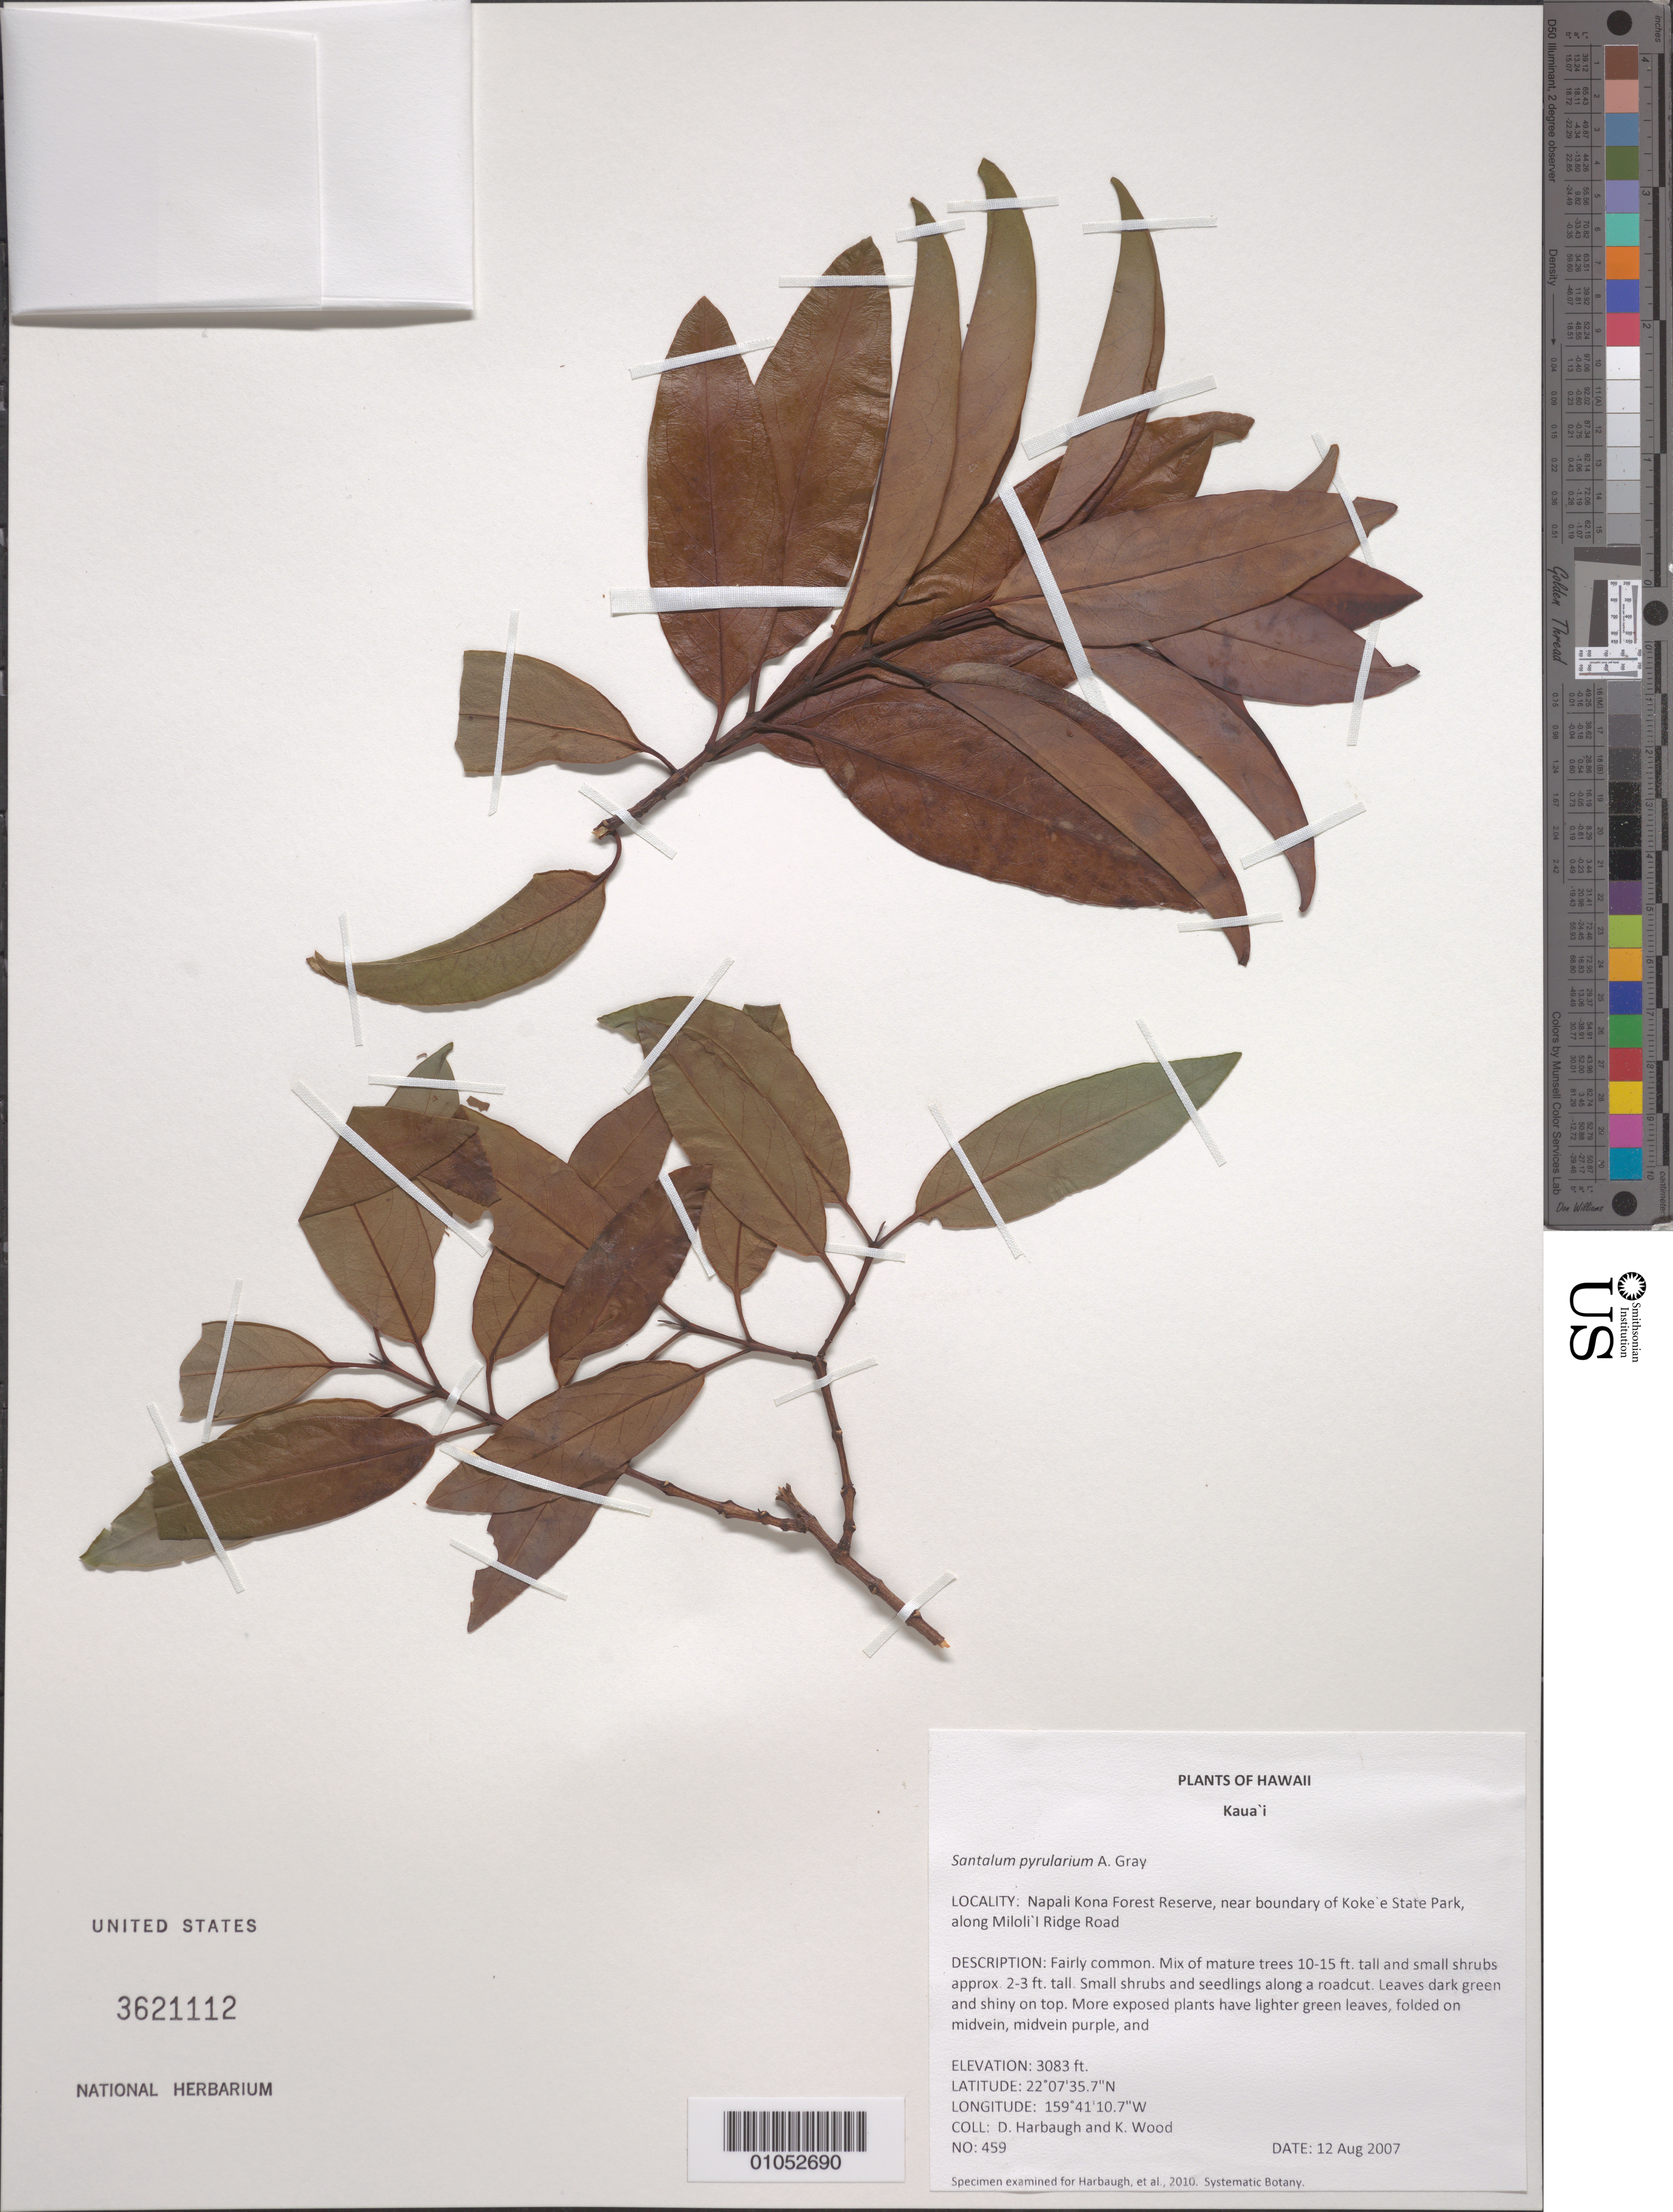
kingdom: Plantae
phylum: Tracheophyta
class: Magnoliopsida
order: Santalales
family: Santalaceae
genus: Santalum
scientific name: Santalum pyrularium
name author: A. Gray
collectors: D. Harbaugh & K. Wood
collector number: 459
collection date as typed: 12 Aug 2007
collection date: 2007-08-12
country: United States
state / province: Hawaii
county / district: Kauai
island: Kaua'i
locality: Napali Kona Forest Reserve, near boundary of Kokee State park along Milolil Ridge Road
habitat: Mixed mesic forest.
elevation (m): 940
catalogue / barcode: US 3621112